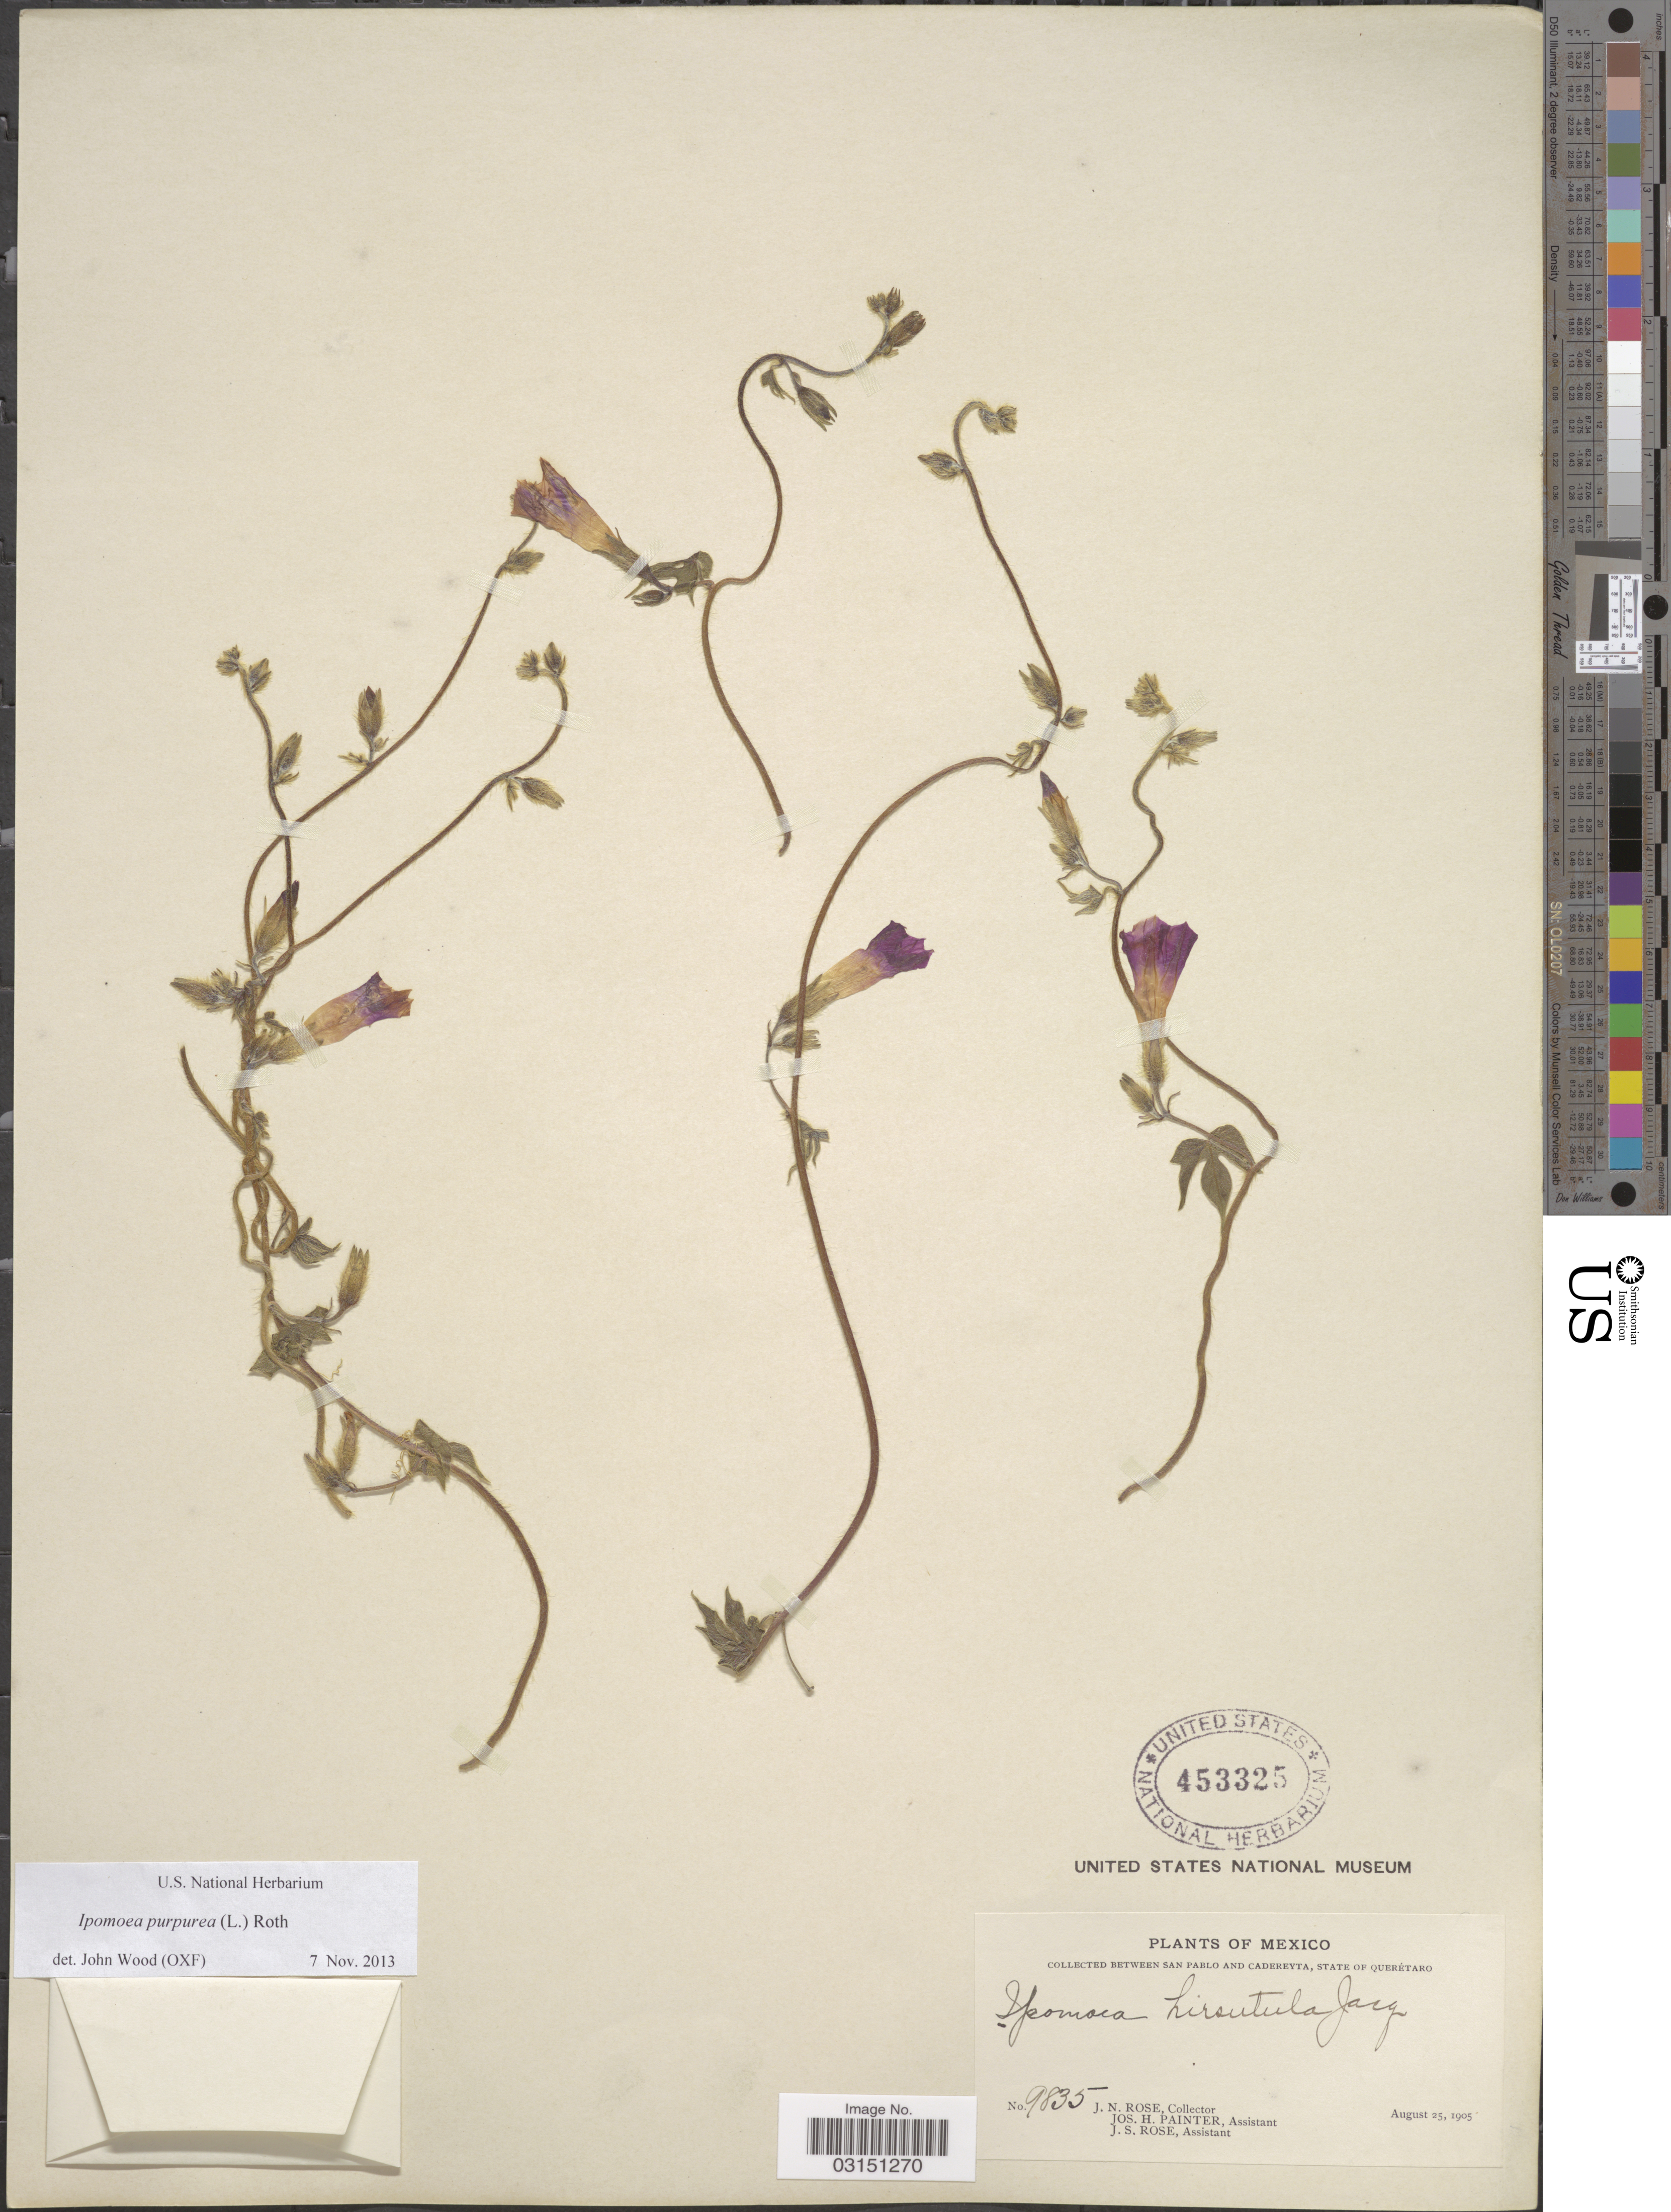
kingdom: Plantae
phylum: Tracheophyta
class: Magnoliopsida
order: Solanales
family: Convolvulaceae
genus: Ipomoea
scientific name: Ipomoea purpurea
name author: (L.) Roth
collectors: J. N. Rose, J. H. Painter & J. S. Rose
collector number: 9835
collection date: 1905-08-25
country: Mexico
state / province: Querétaro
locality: Between San Pablo and Cadereyta.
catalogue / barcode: US 453325